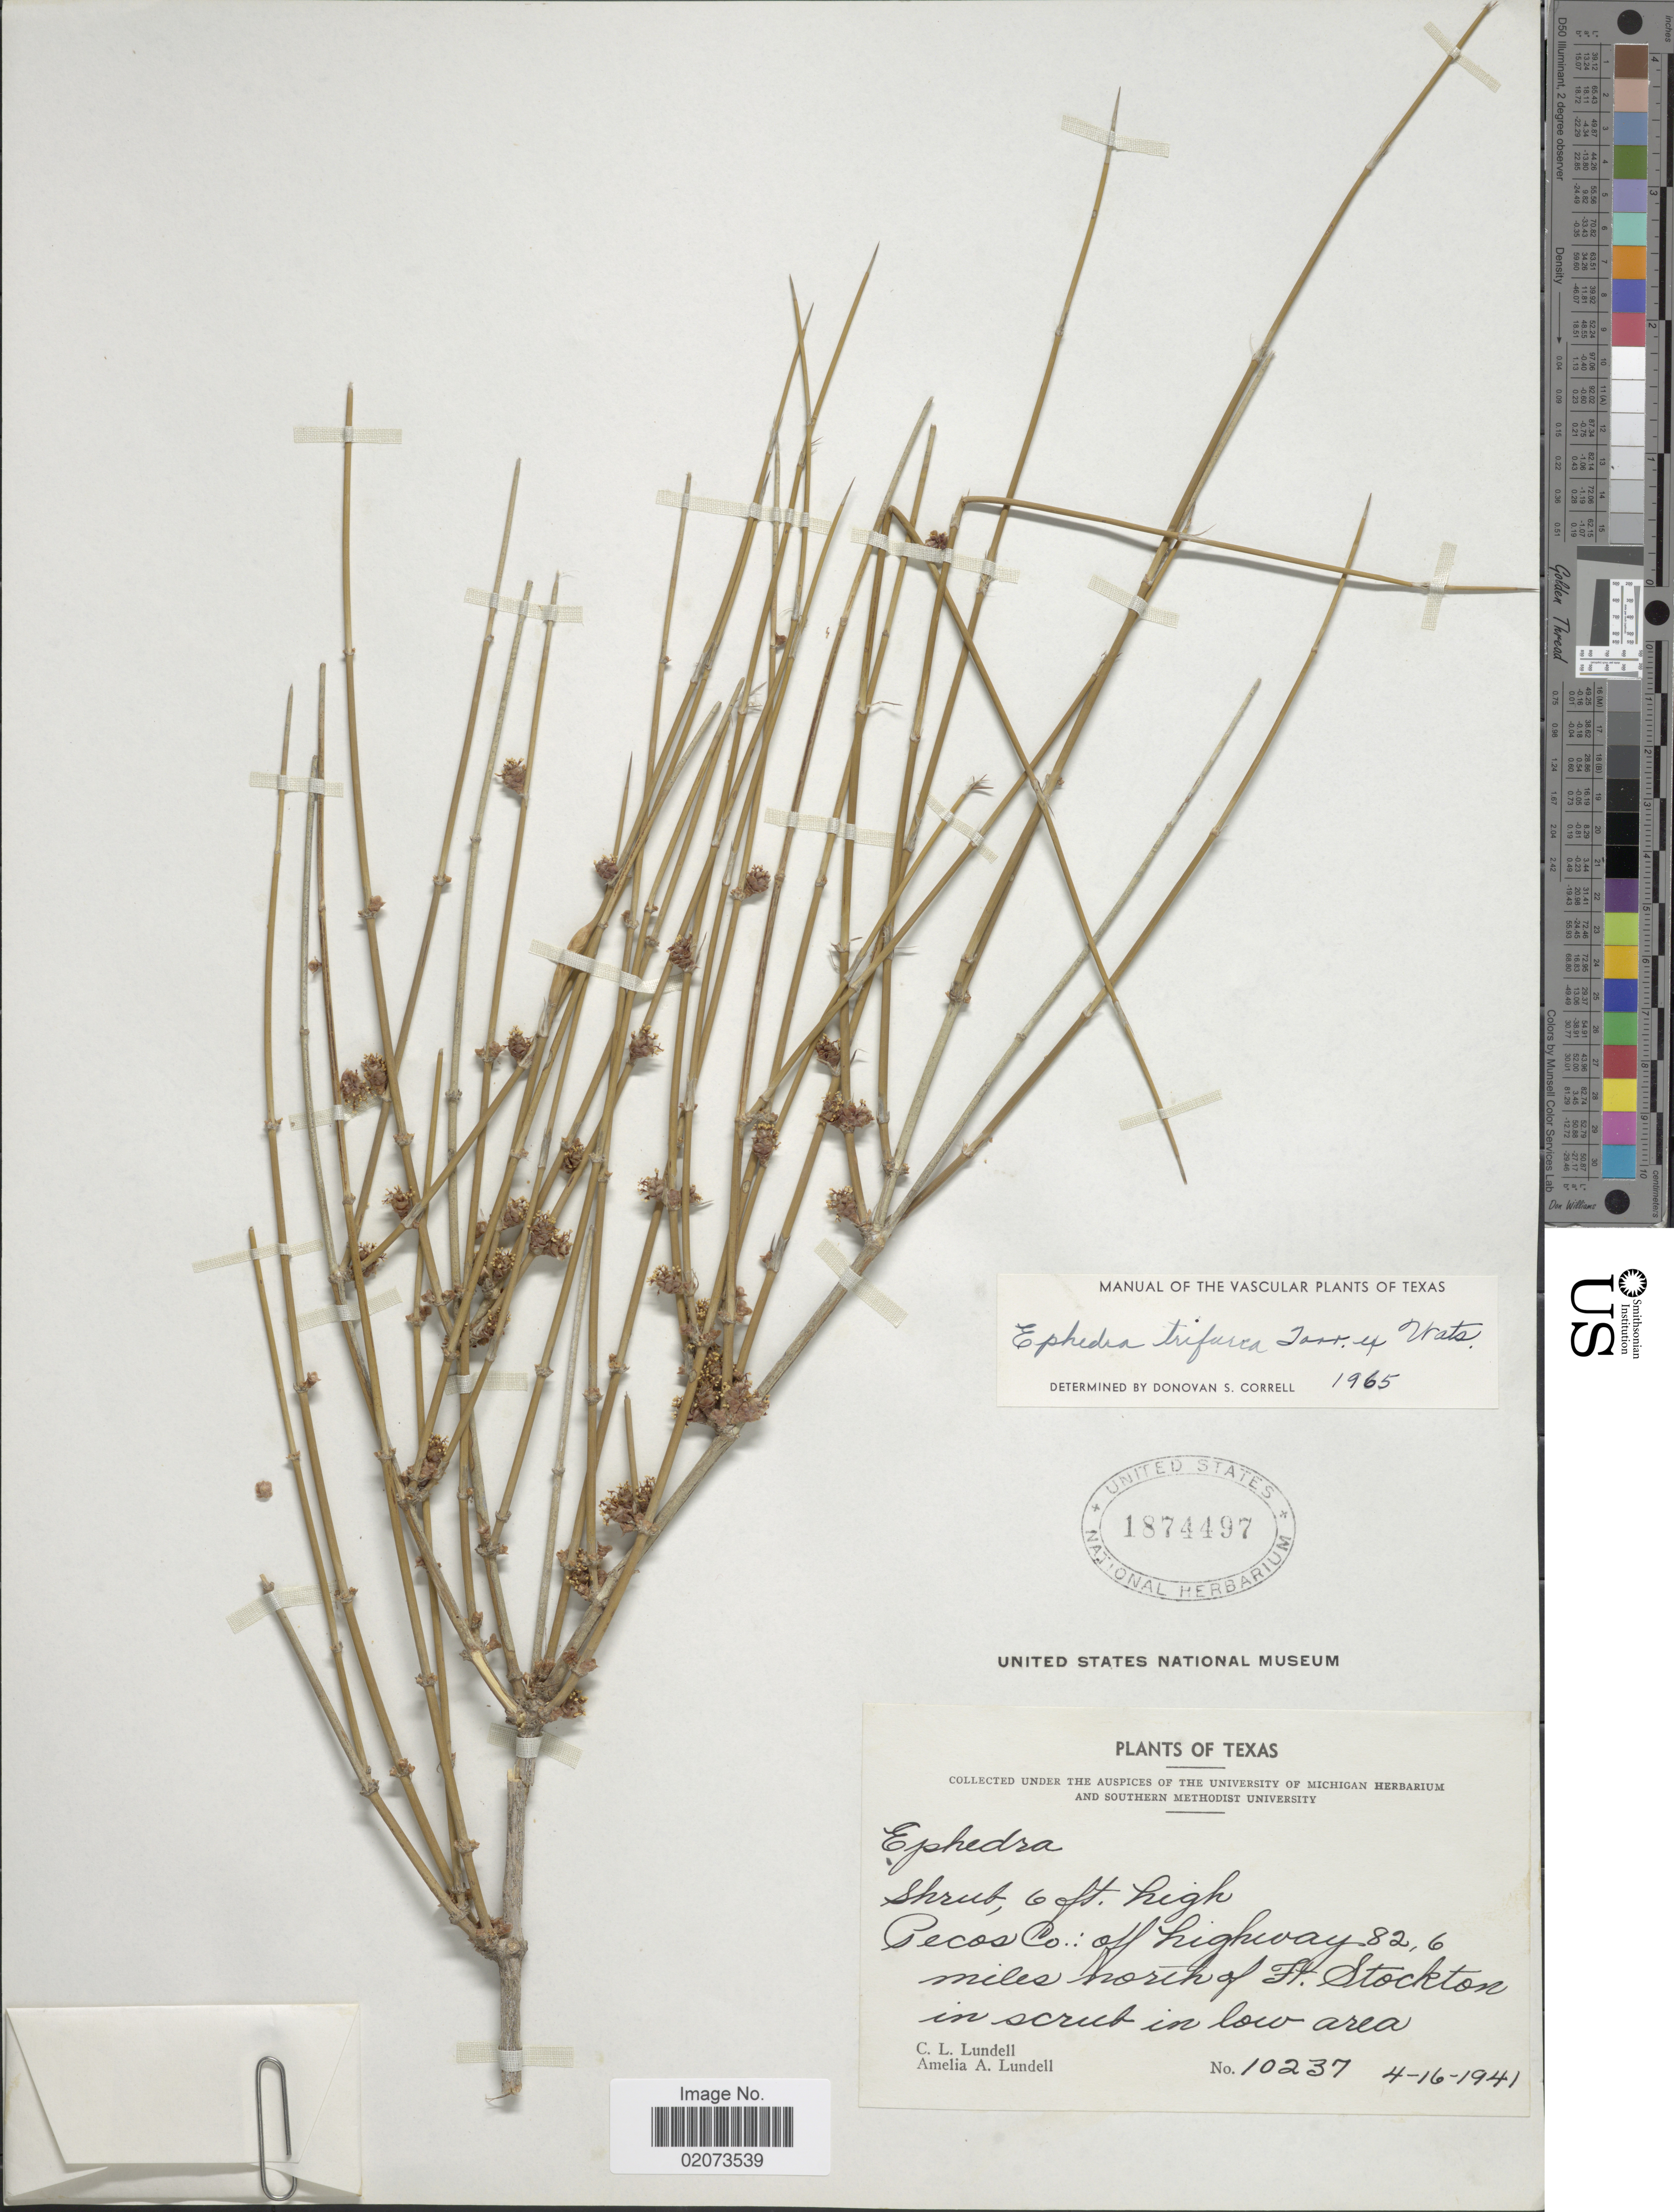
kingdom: Plantae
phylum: Tracheophyta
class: Gnetopsida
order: Ephedrales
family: Ephedraceae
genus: Ephedra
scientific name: Ephedra trifurca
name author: Torr. ex S. Watson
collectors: C. L. Lundell & A. A. Lundell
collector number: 10237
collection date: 1941-04-16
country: United States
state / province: Texas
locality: Pecos Co.: off highway 82,6 miles north of Ft. Stockton in scrub in low area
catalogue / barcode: US 1874497